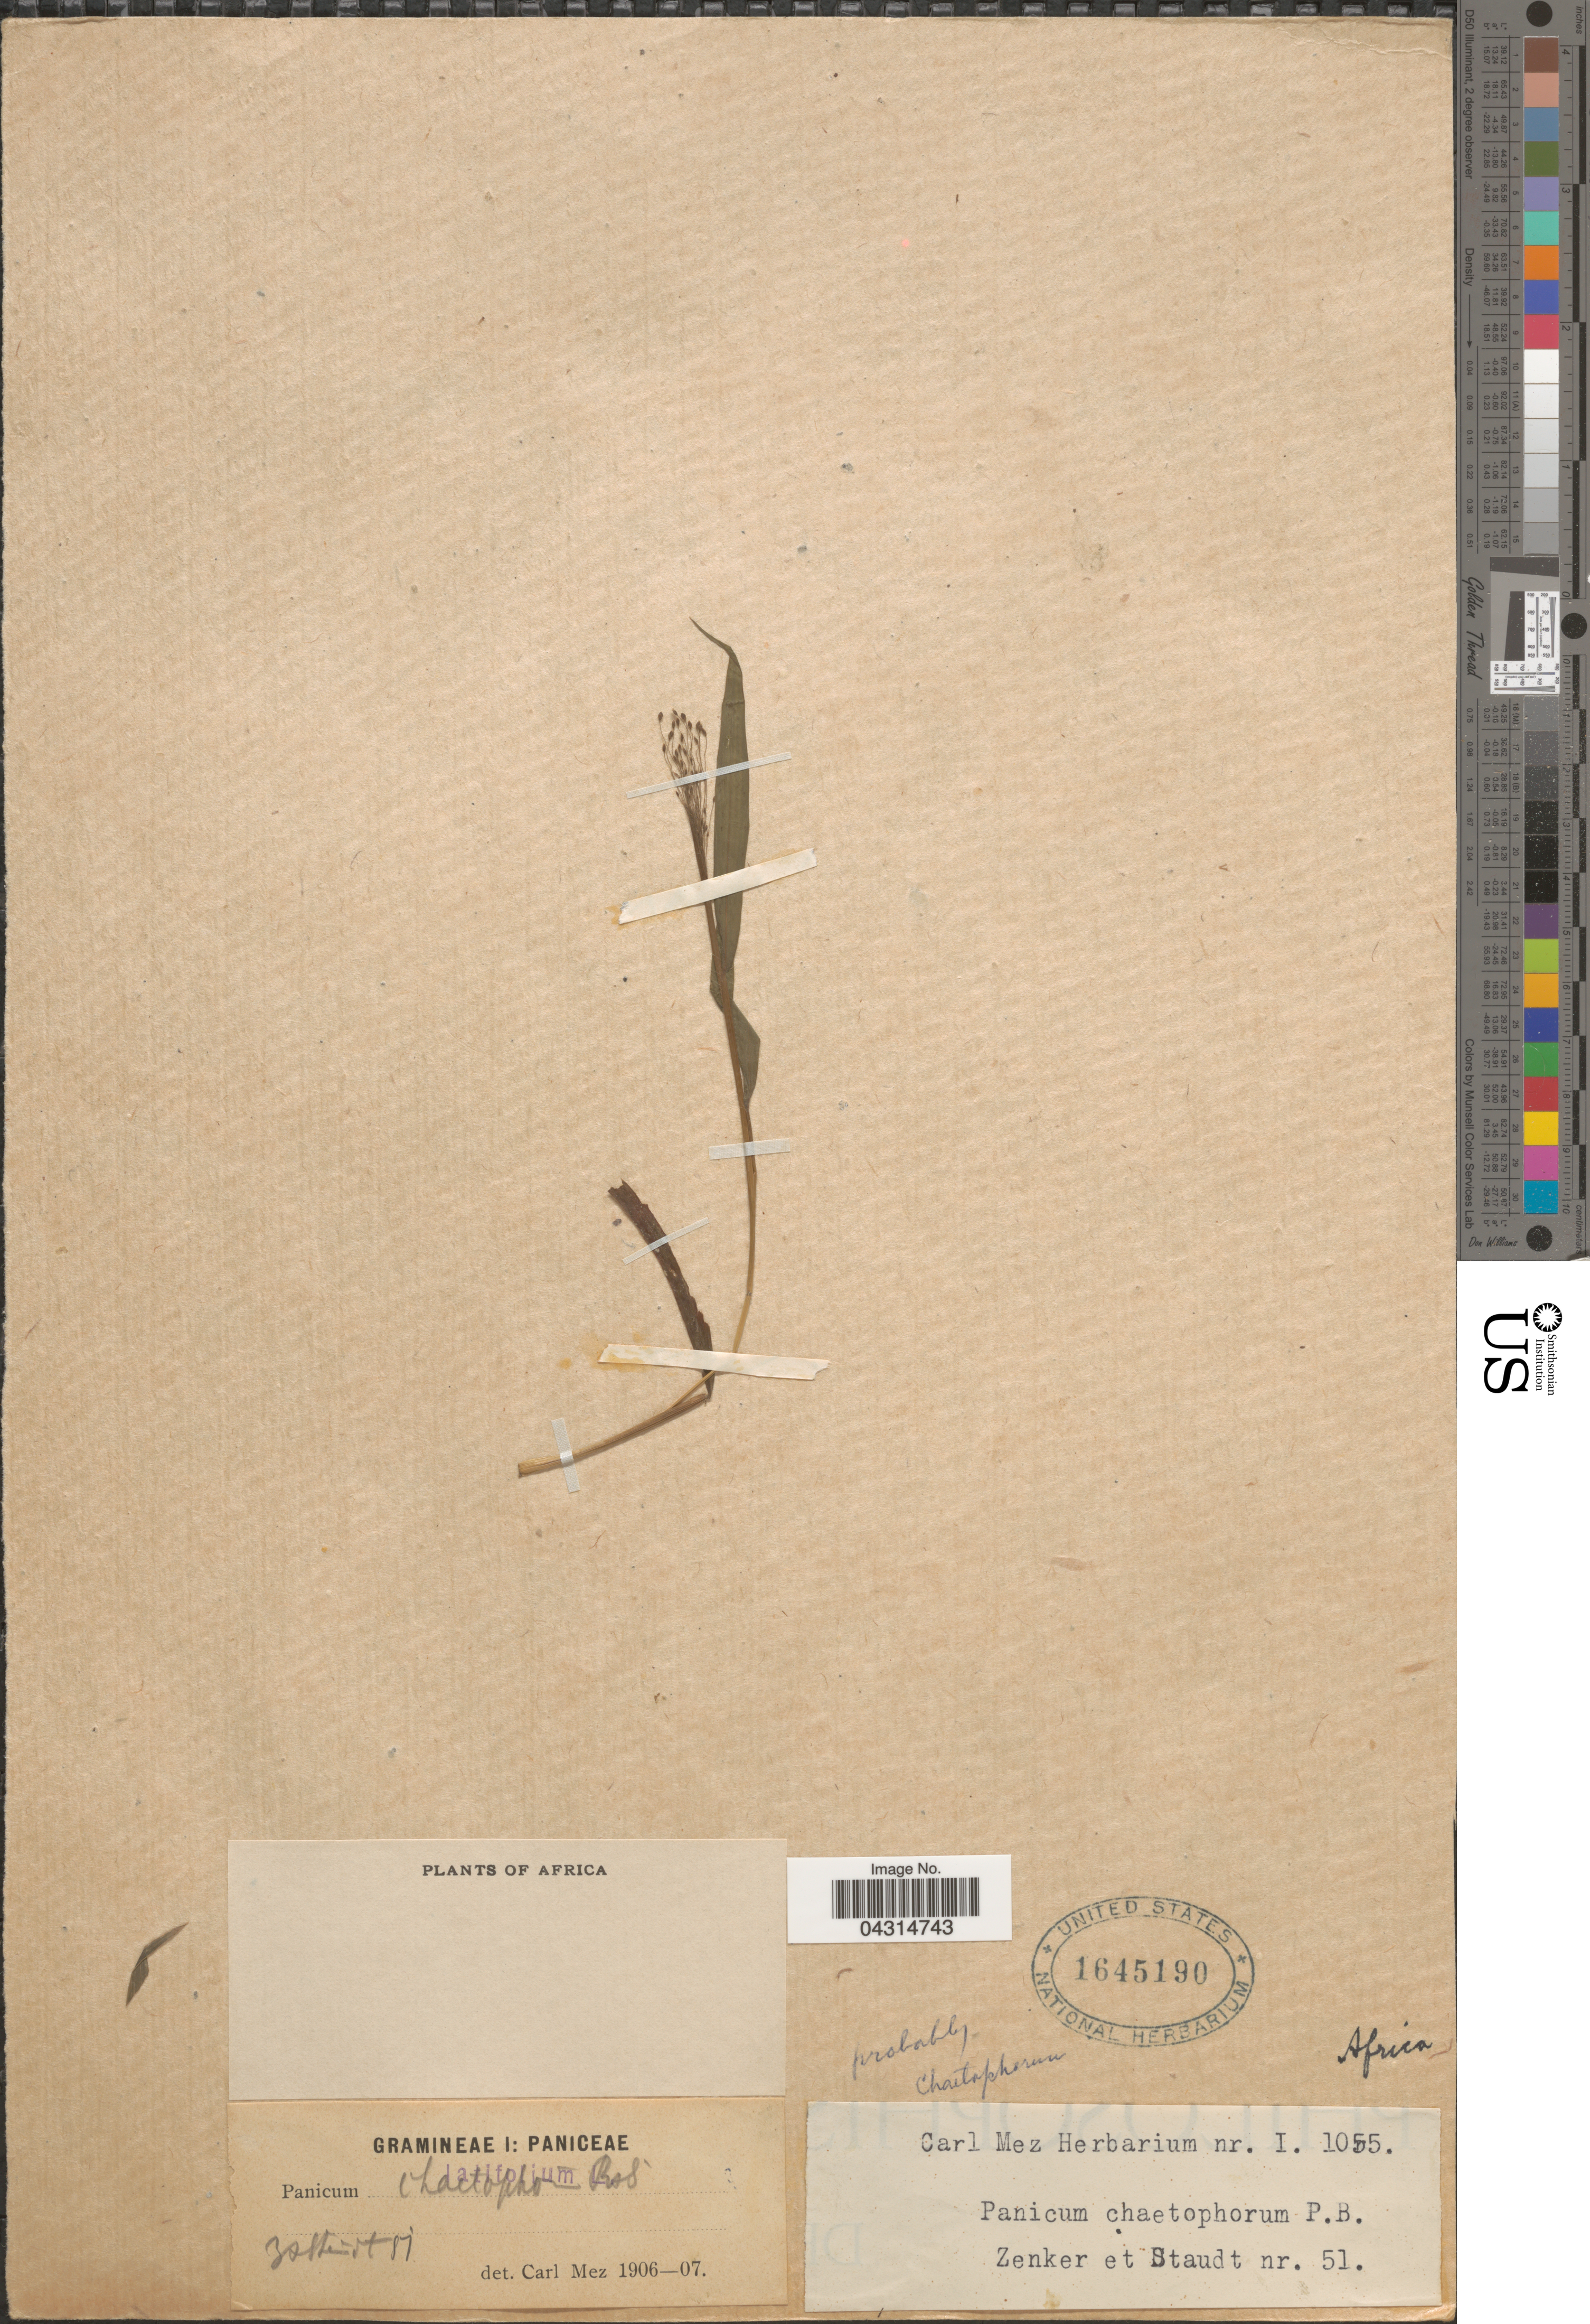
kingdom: Plantae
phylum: Tracheophyta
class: Liliopsida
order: Poales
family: Poaceae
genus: Cyrtococcum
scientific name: Cyrtococcum chaetophoron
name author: (Roem. & Schult.) Dandy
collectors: Zenker, -- & -. Staudt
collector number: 51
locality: Africa.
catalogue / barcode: US 1645190